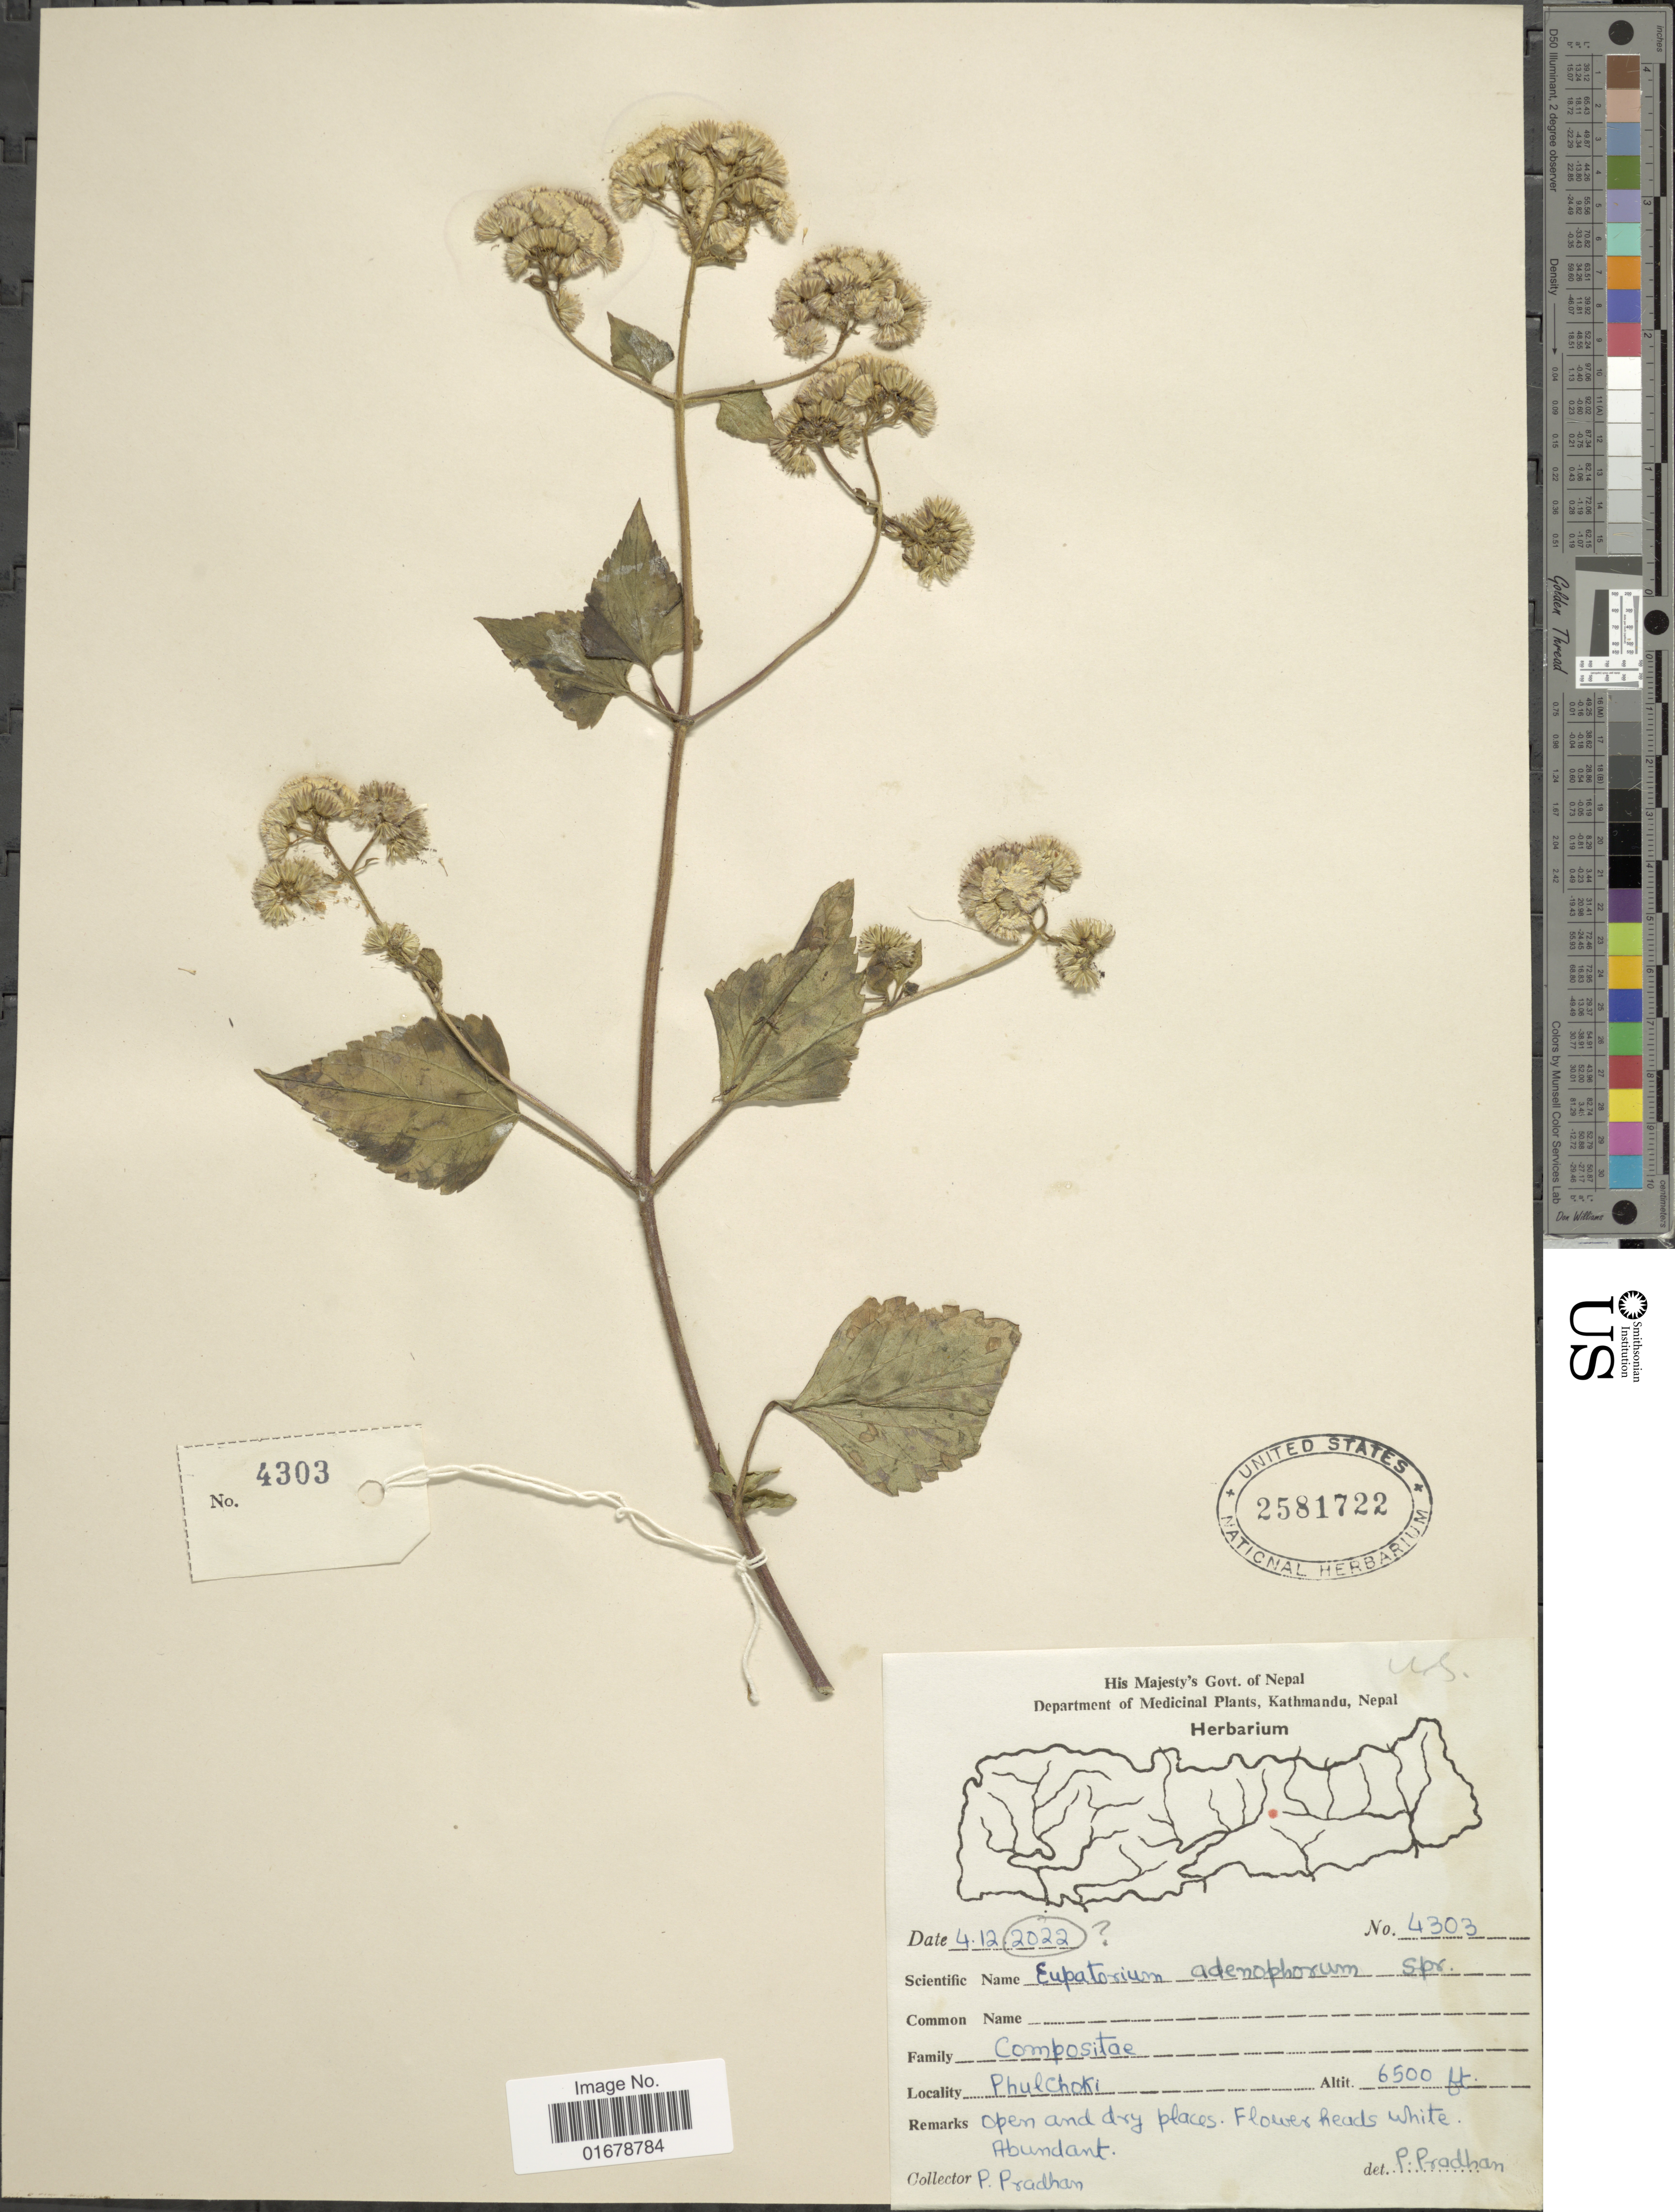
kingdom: Plantae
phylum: Tracheophyta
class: Magnoliopsida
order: Asterales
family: Asteraceae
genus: Ageratina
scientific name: Ageratina adenophora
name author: (Spreng.) R.M. King & H. Rob.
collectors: P. Pradhan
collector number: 4303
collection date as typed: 2022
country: Nepal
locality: Phulchoki, Nepal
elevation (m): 1981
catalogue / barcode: US 2581722